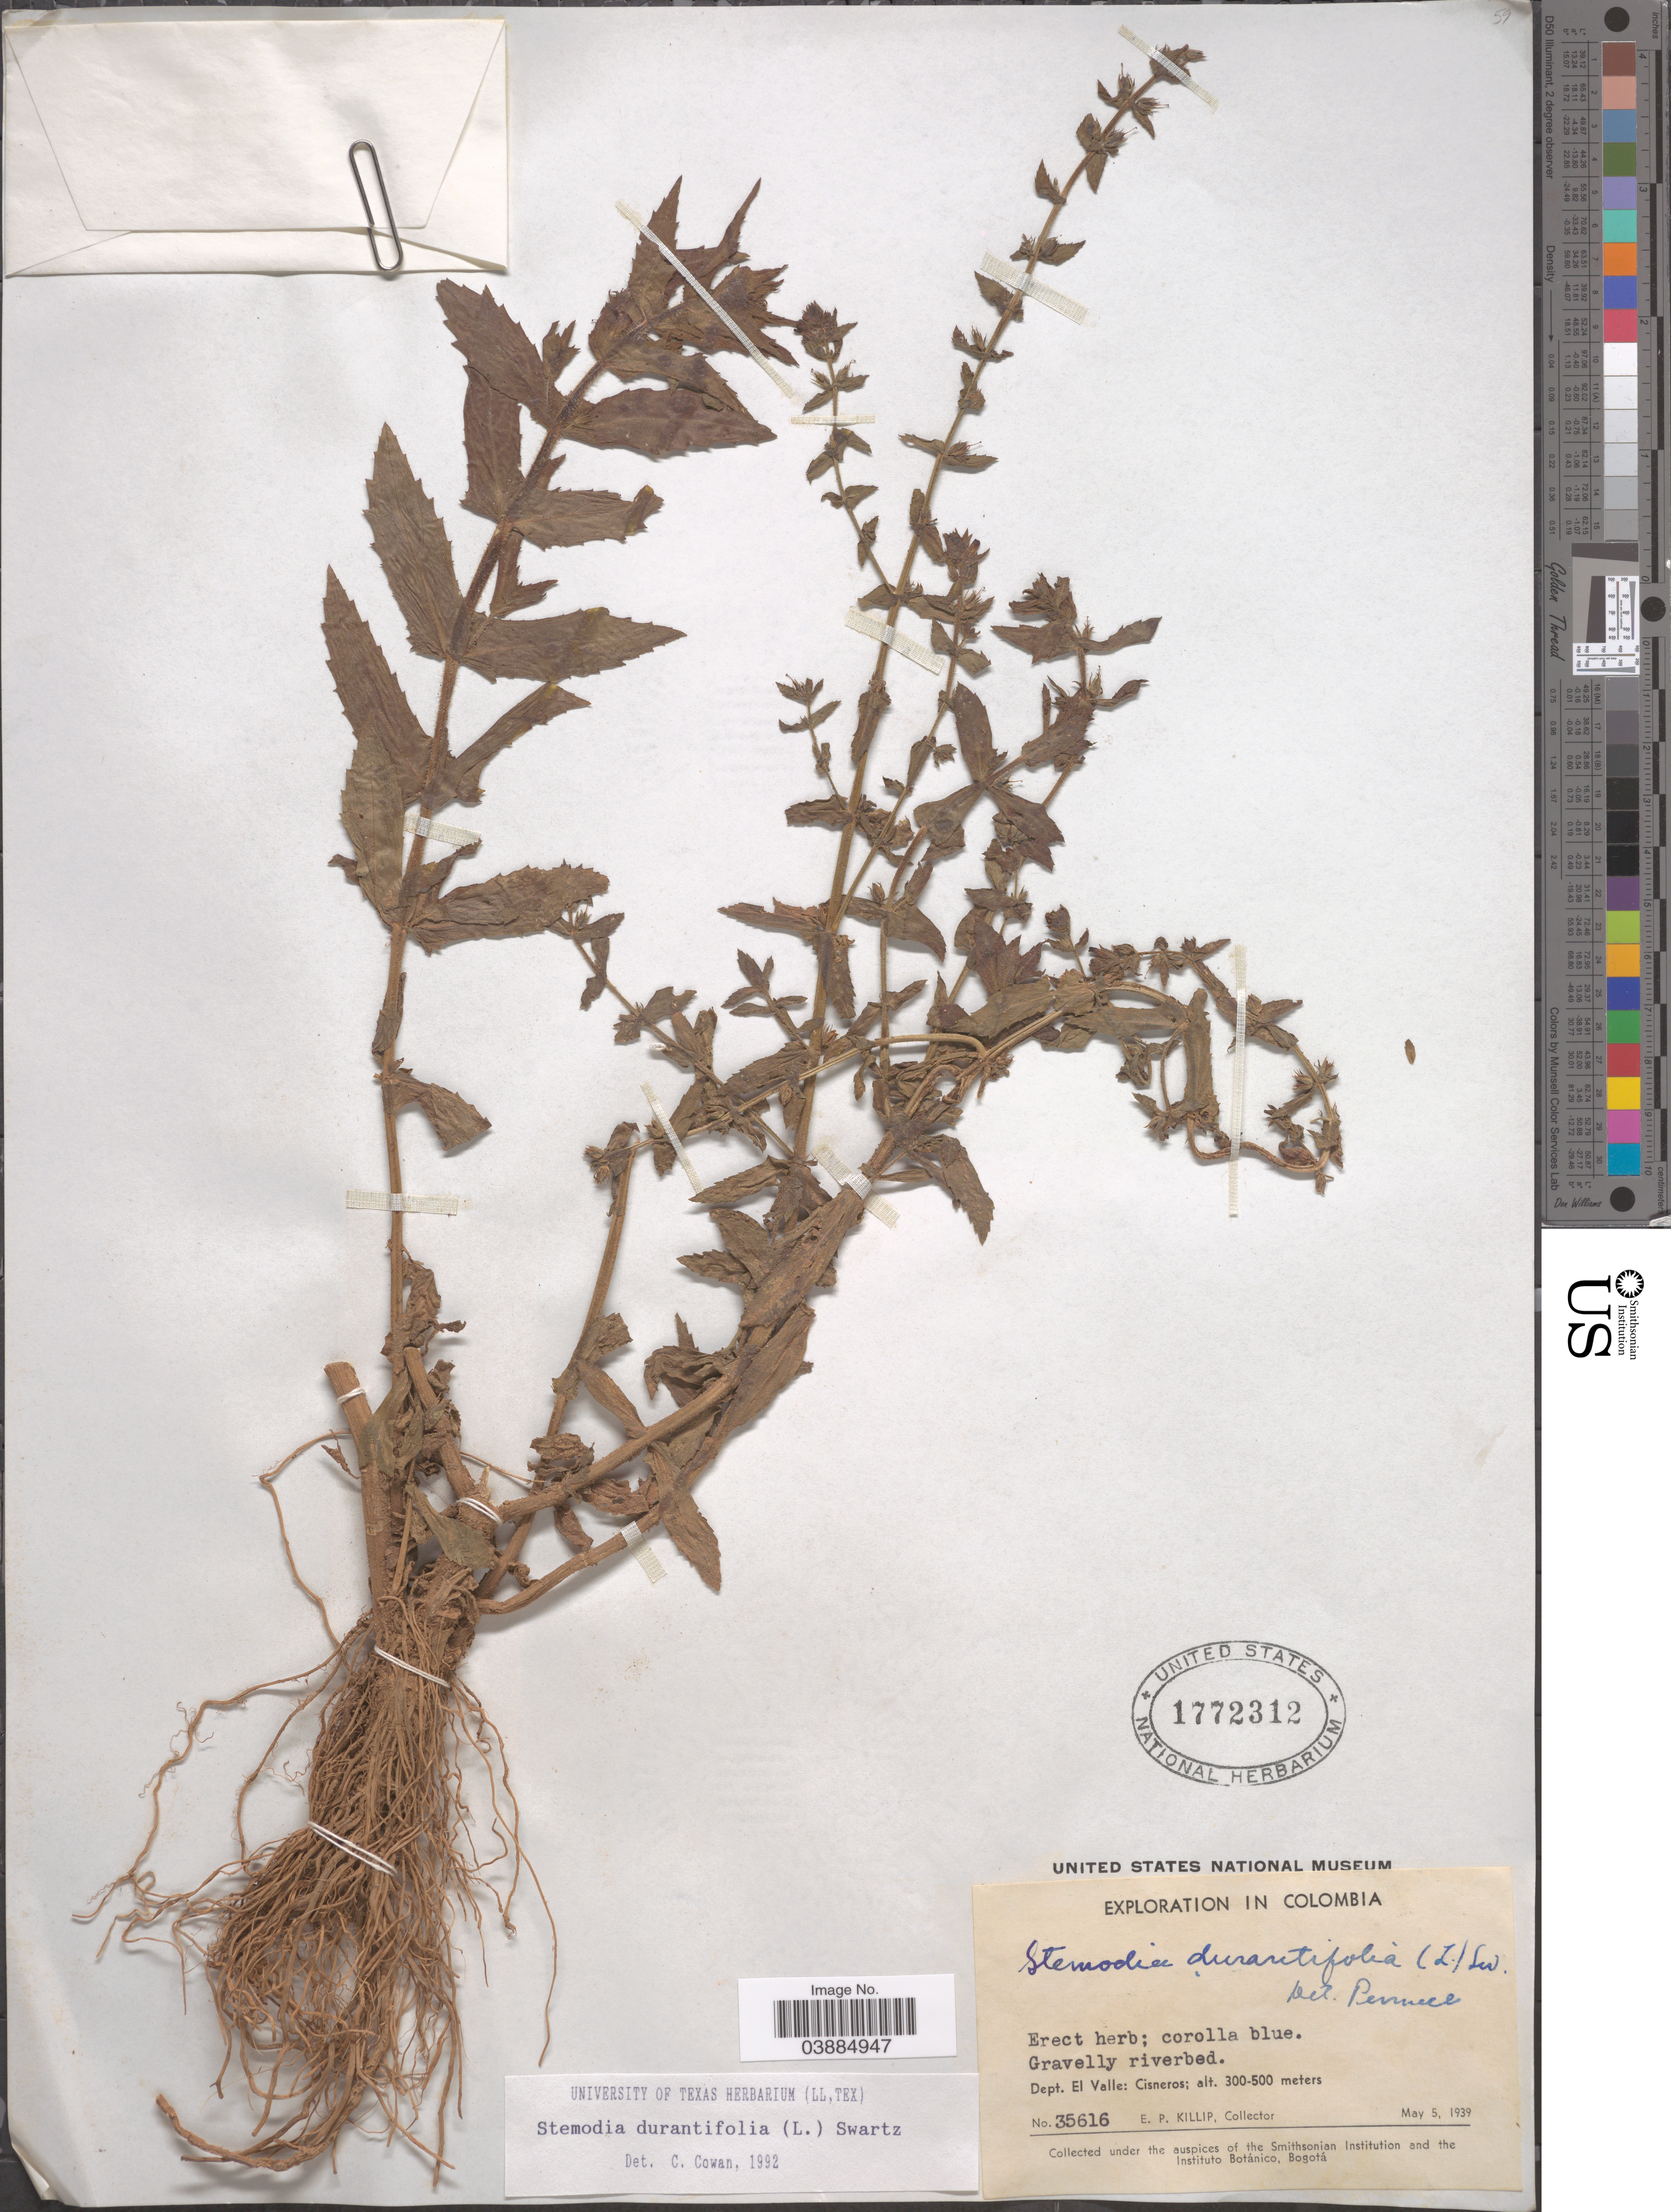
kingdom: Plantae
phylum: Tracheophyta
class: Magnoliopsida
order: Lamiales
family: Plantaginaceae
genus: Stemodia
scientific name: Stemodia durantifolia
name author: (L.) Sw.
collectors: E. P. Killip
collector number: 35616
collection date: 1939-05-05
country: Colombia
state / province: Valle del Cauca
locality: Dept. El Valle: Cisneros.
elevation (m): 300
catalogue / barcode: US 1772312